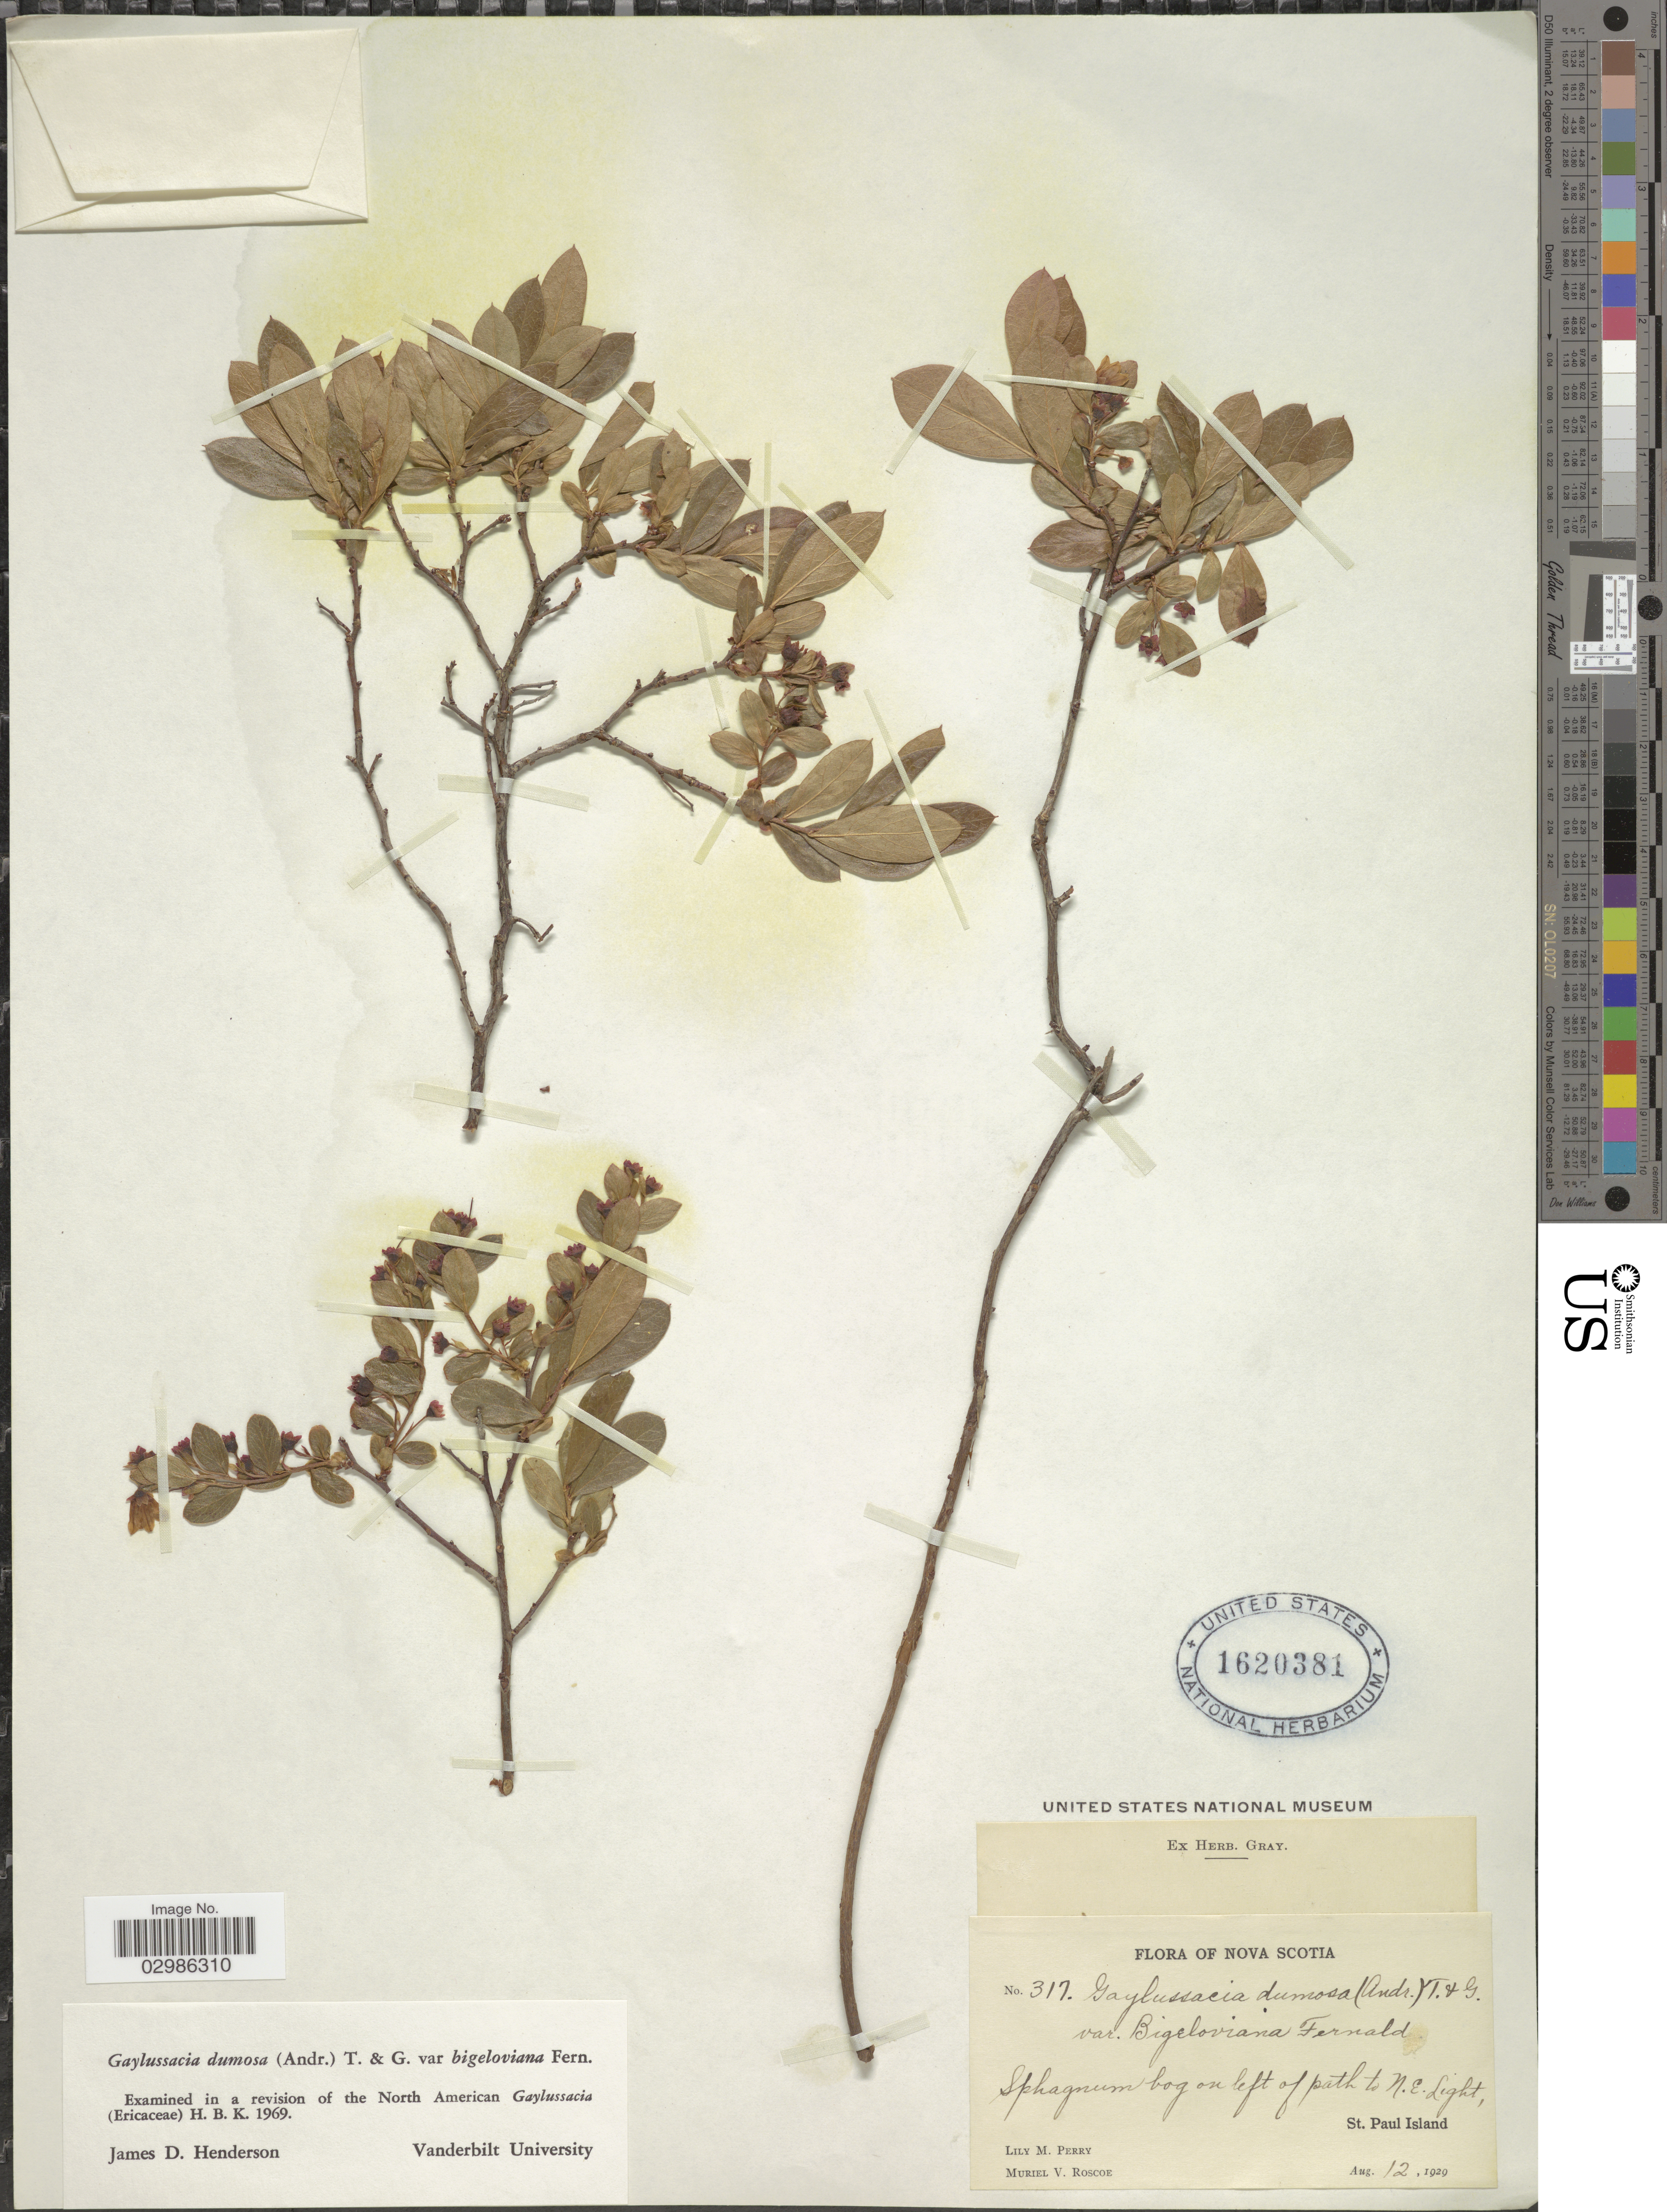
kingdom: Plantae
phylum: Tracheophyta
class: Magnoliopsida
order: Ericales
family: Ericaceae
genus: Gaylussacia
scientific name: Gaylussacia dumosa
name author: (Andrews) Torr. & A. Gray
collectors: L. M. Perry & M. Roscoe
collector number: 317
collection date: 1929-08-12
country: Canada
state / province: Nova Scotia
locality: Sphagnum bog on left of path to N.E. Light, St. Paul Island.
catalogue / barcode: US 1620381